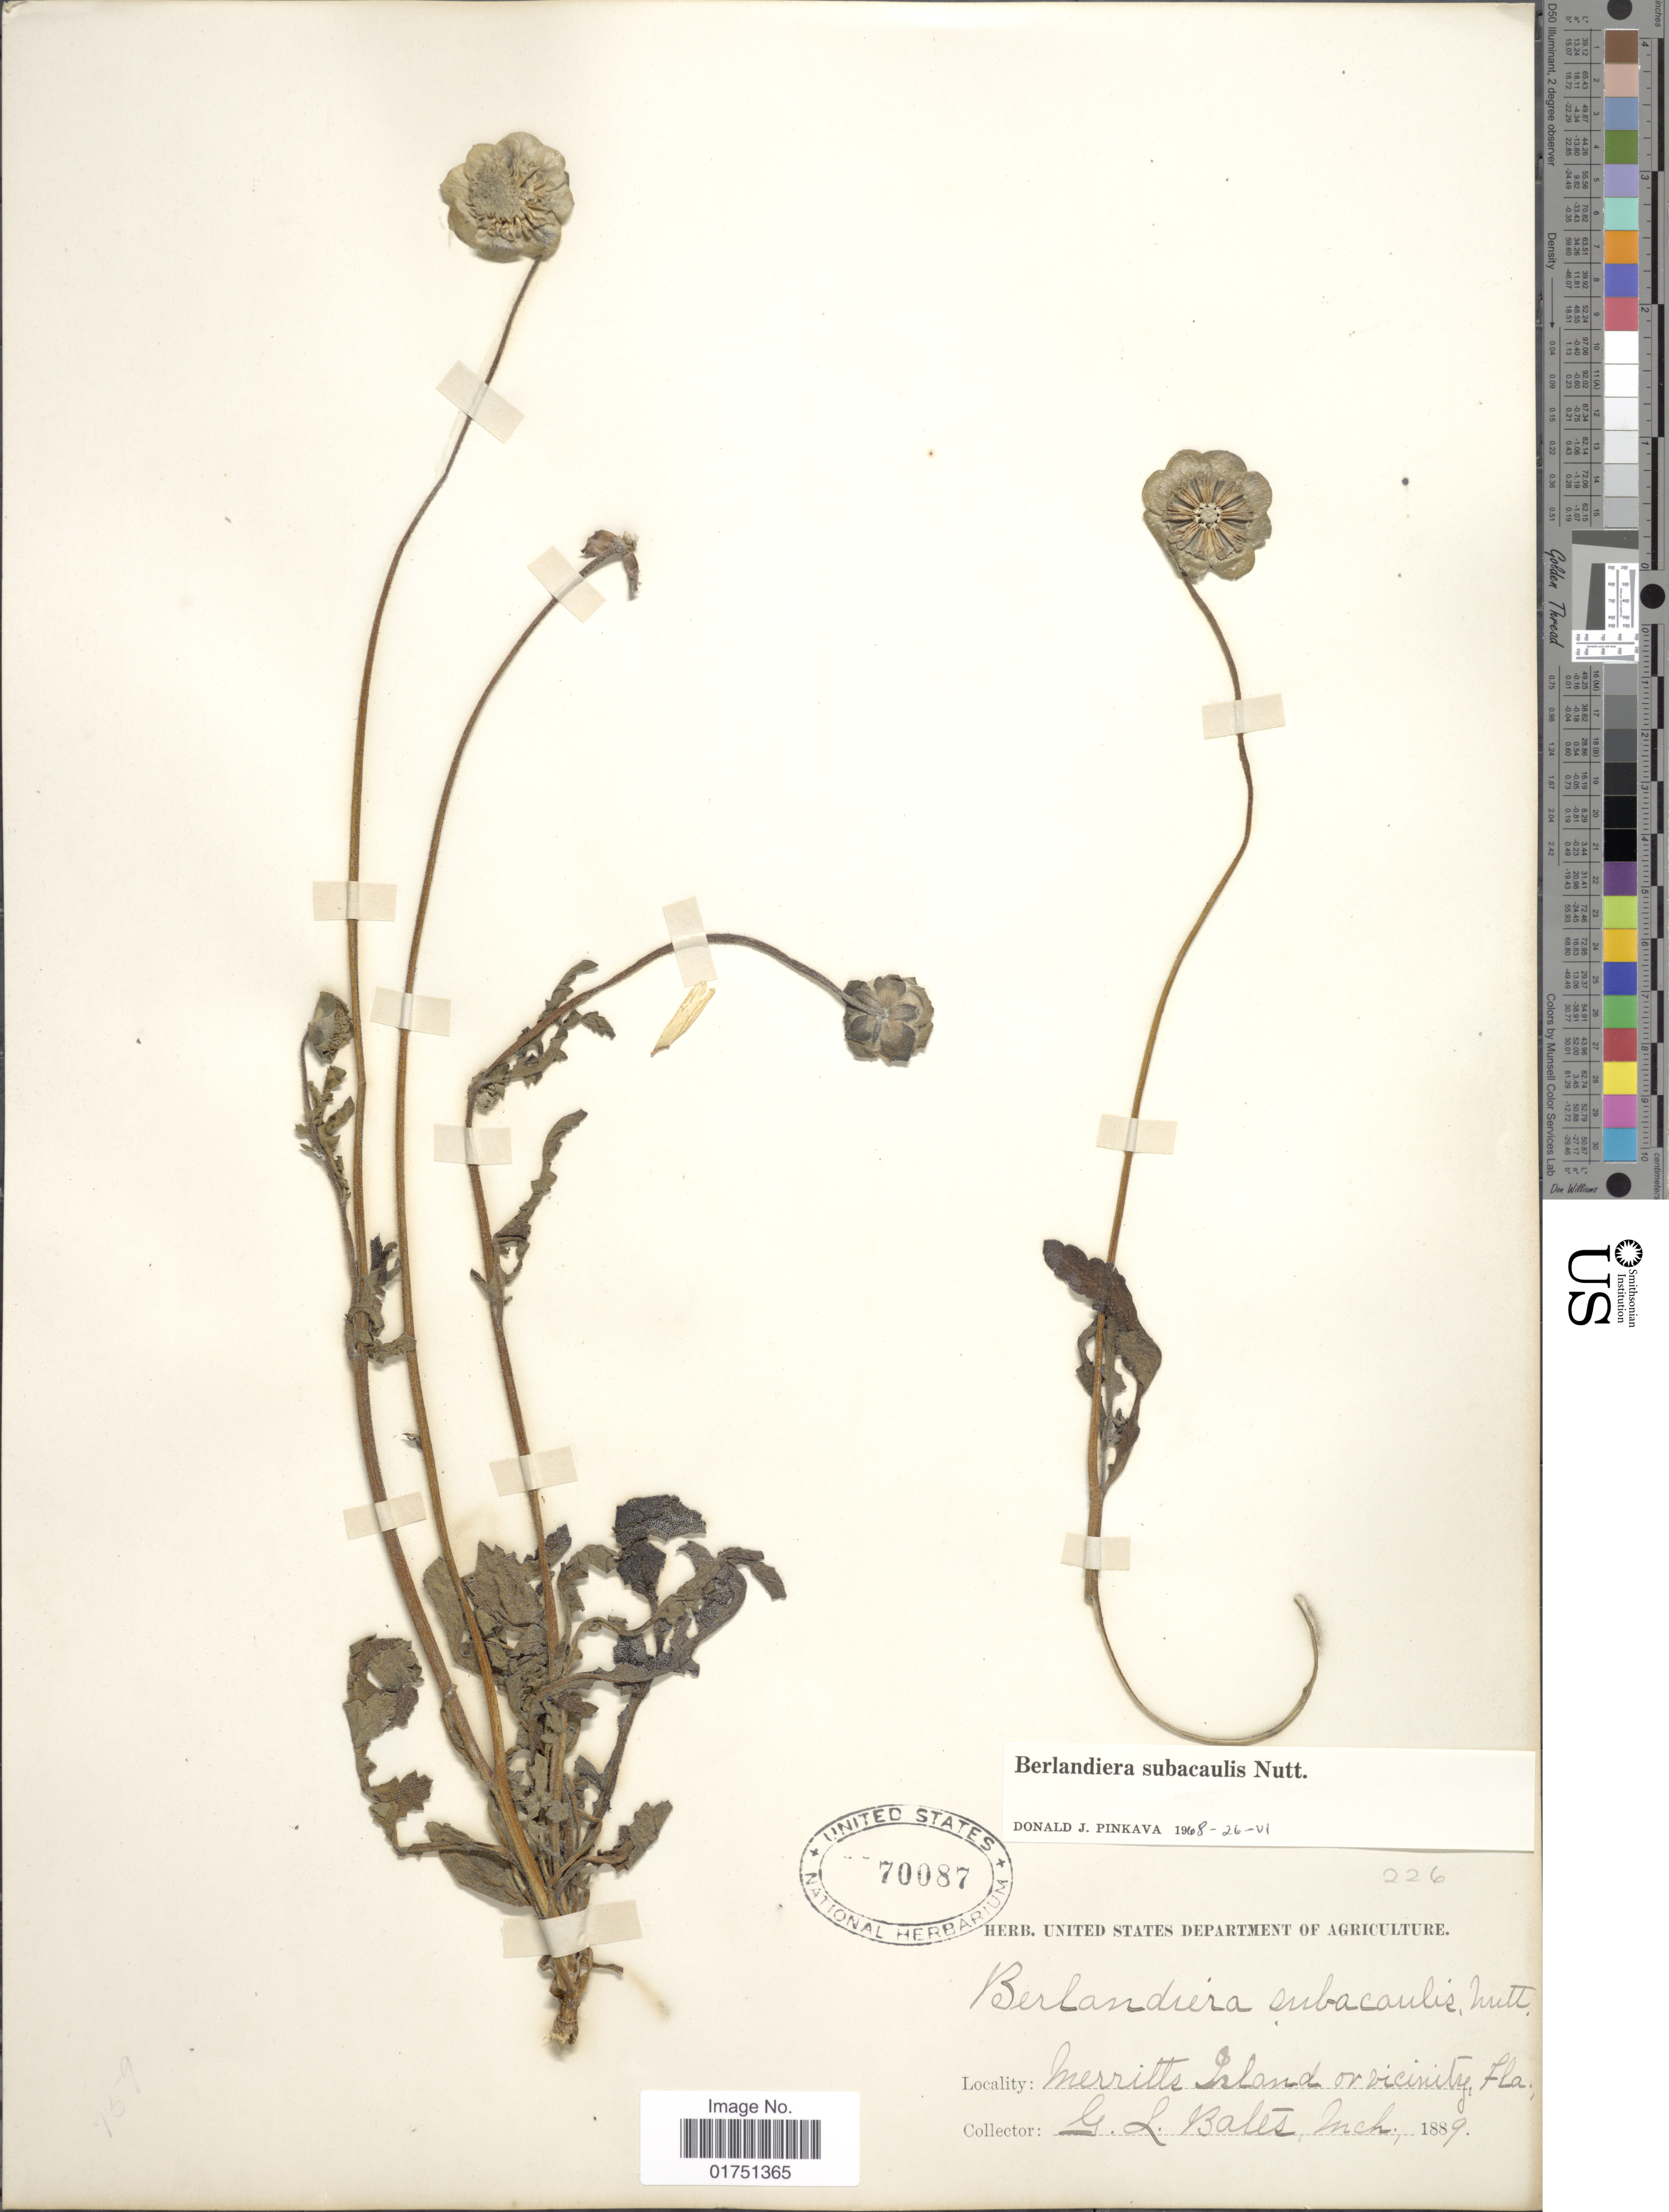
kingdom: Plantae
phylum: Tracheophyta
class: Magnoliopsida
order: Asterales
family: Asteraceae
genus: Berlandiera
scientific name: Berlandiera subacaulis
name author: Nutt.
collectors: G. Bates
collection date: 1889-03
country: United States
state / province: Florida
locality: Merritts Island or vicinity, Fla.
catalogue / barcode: US 70087